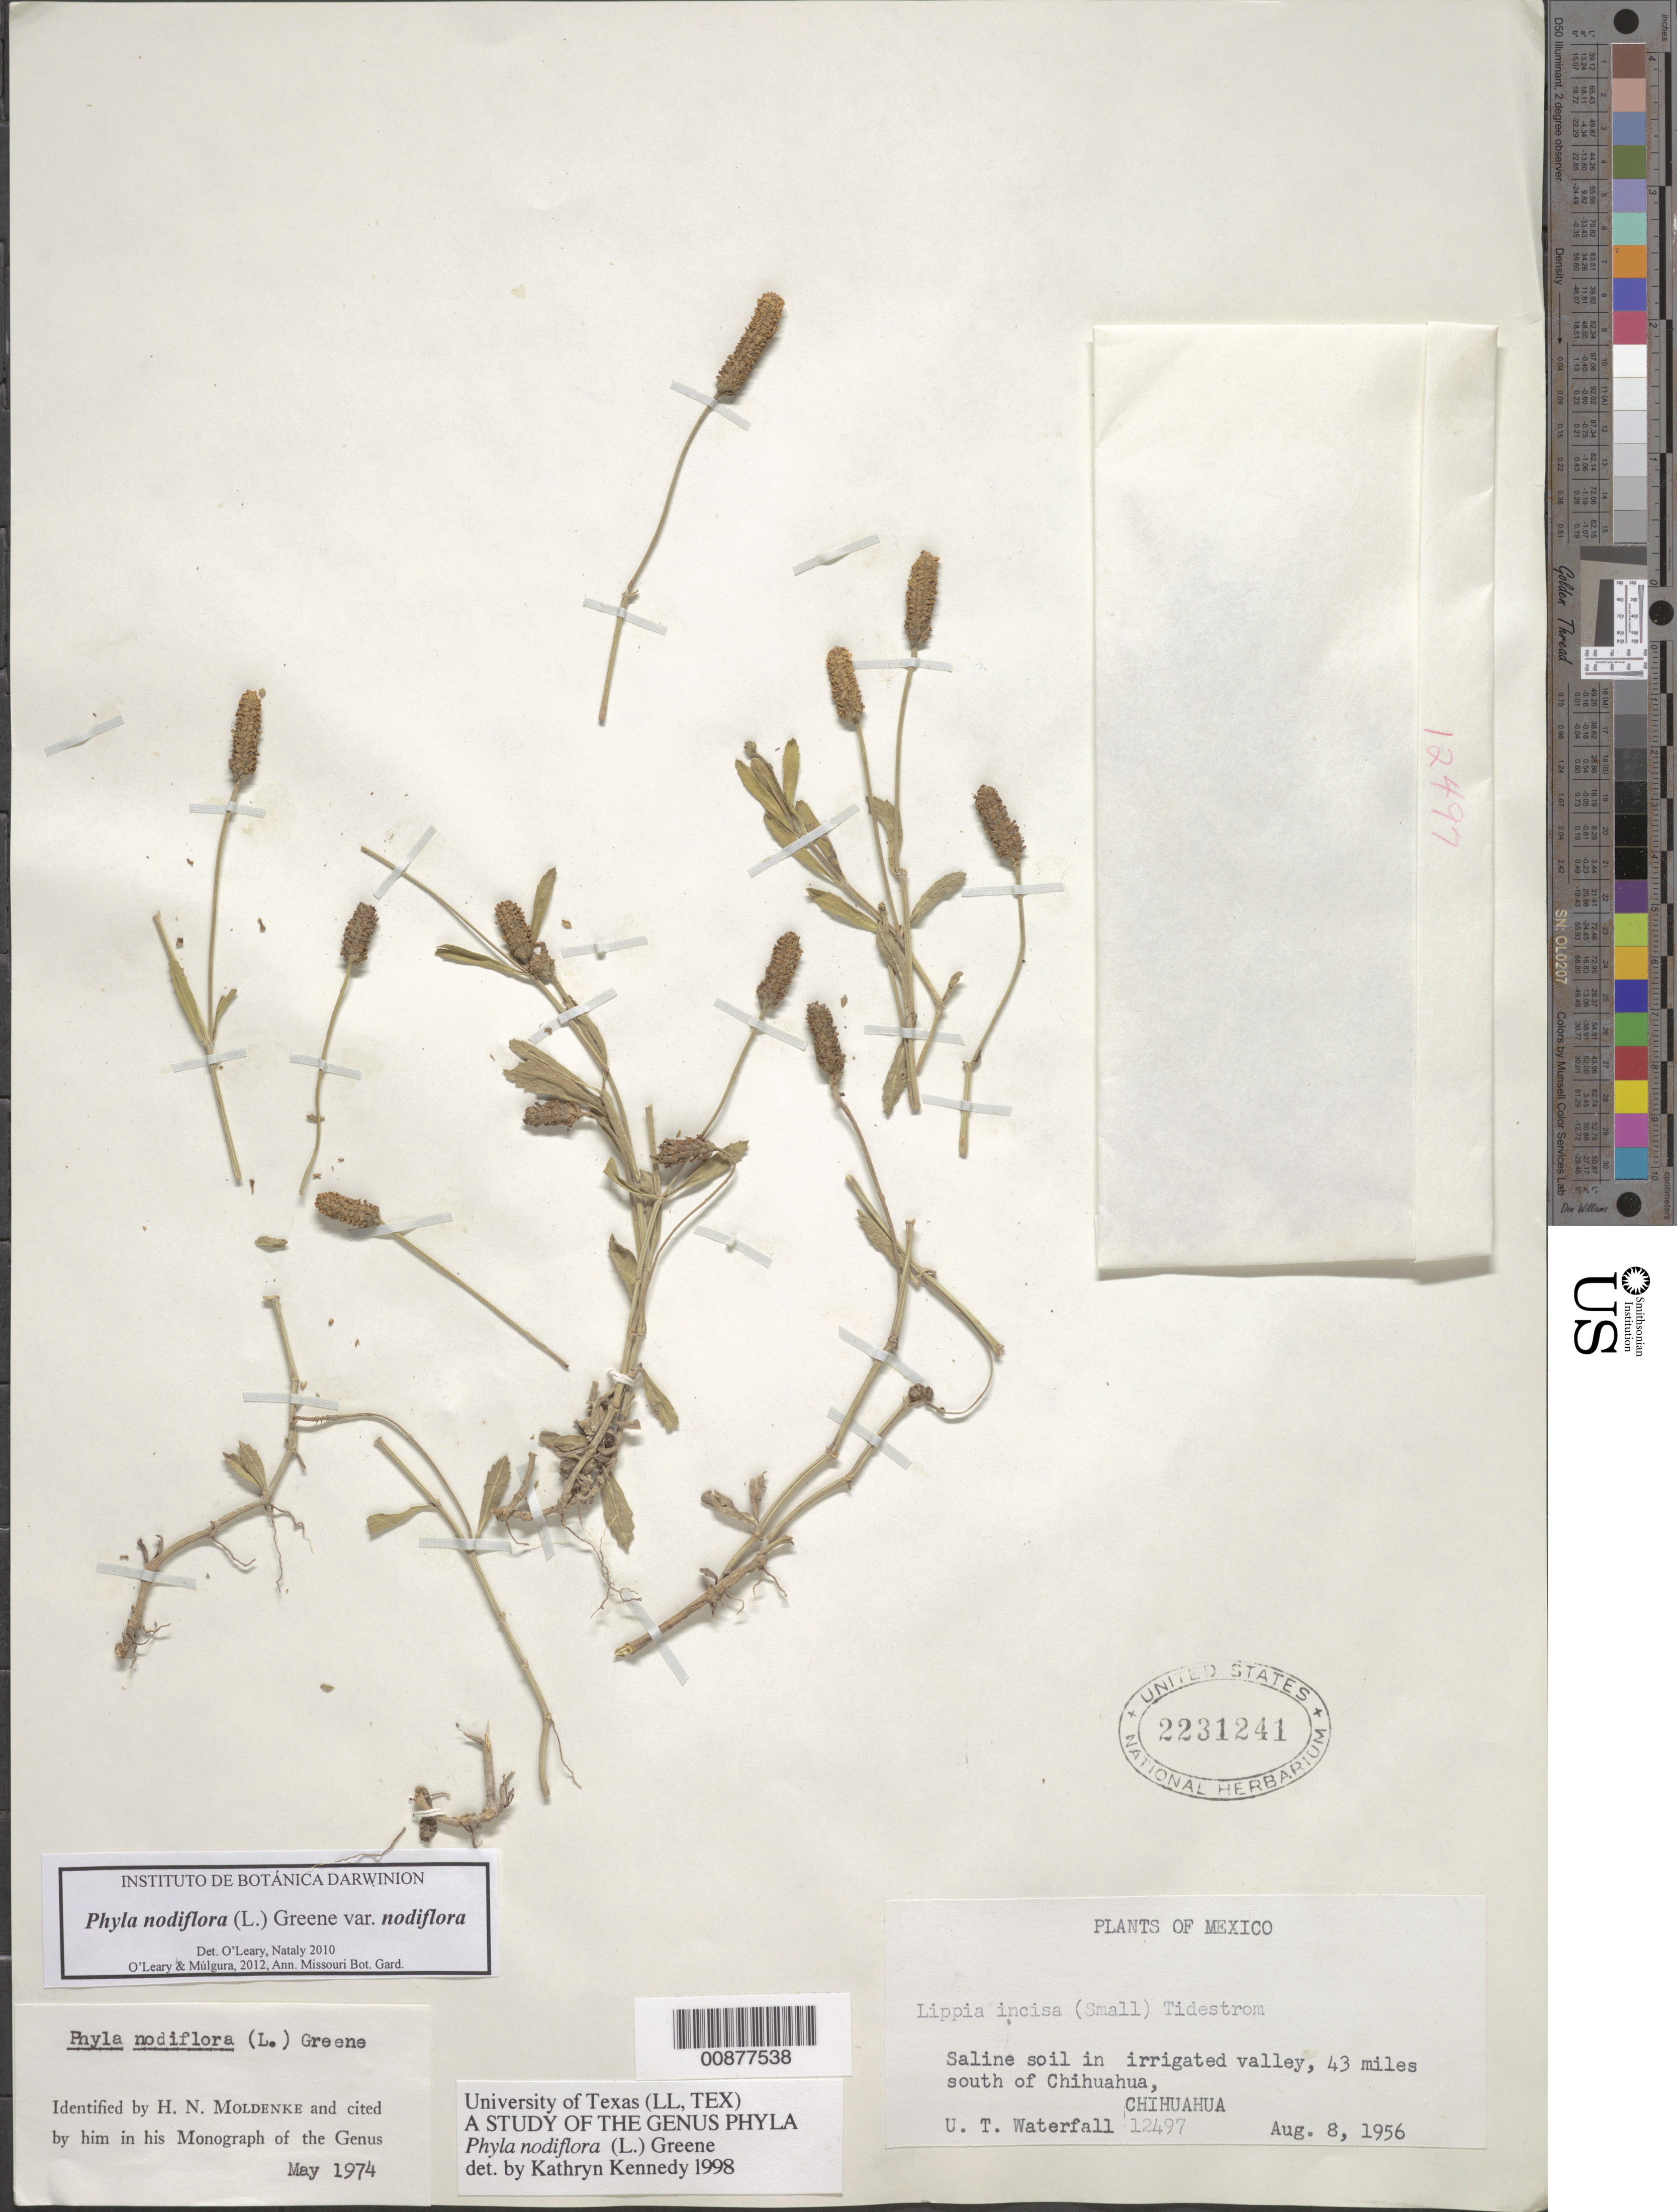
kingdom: Plantae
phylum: Tracheophyta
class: Magnoliopsida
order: Lamiales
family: Verbenaceae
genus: Phyla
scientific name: Phyla nodiflora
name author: (L.) Greene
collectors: U. T. Waterfall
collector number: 12497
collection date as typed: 08 Aug 1956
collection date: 1956-08-08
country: Mexico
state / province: Chihuahua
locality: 43 miles south of Chihuahua, Chihuahua.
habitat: Saline soil in irrigated valley.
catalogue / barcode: US 2231241